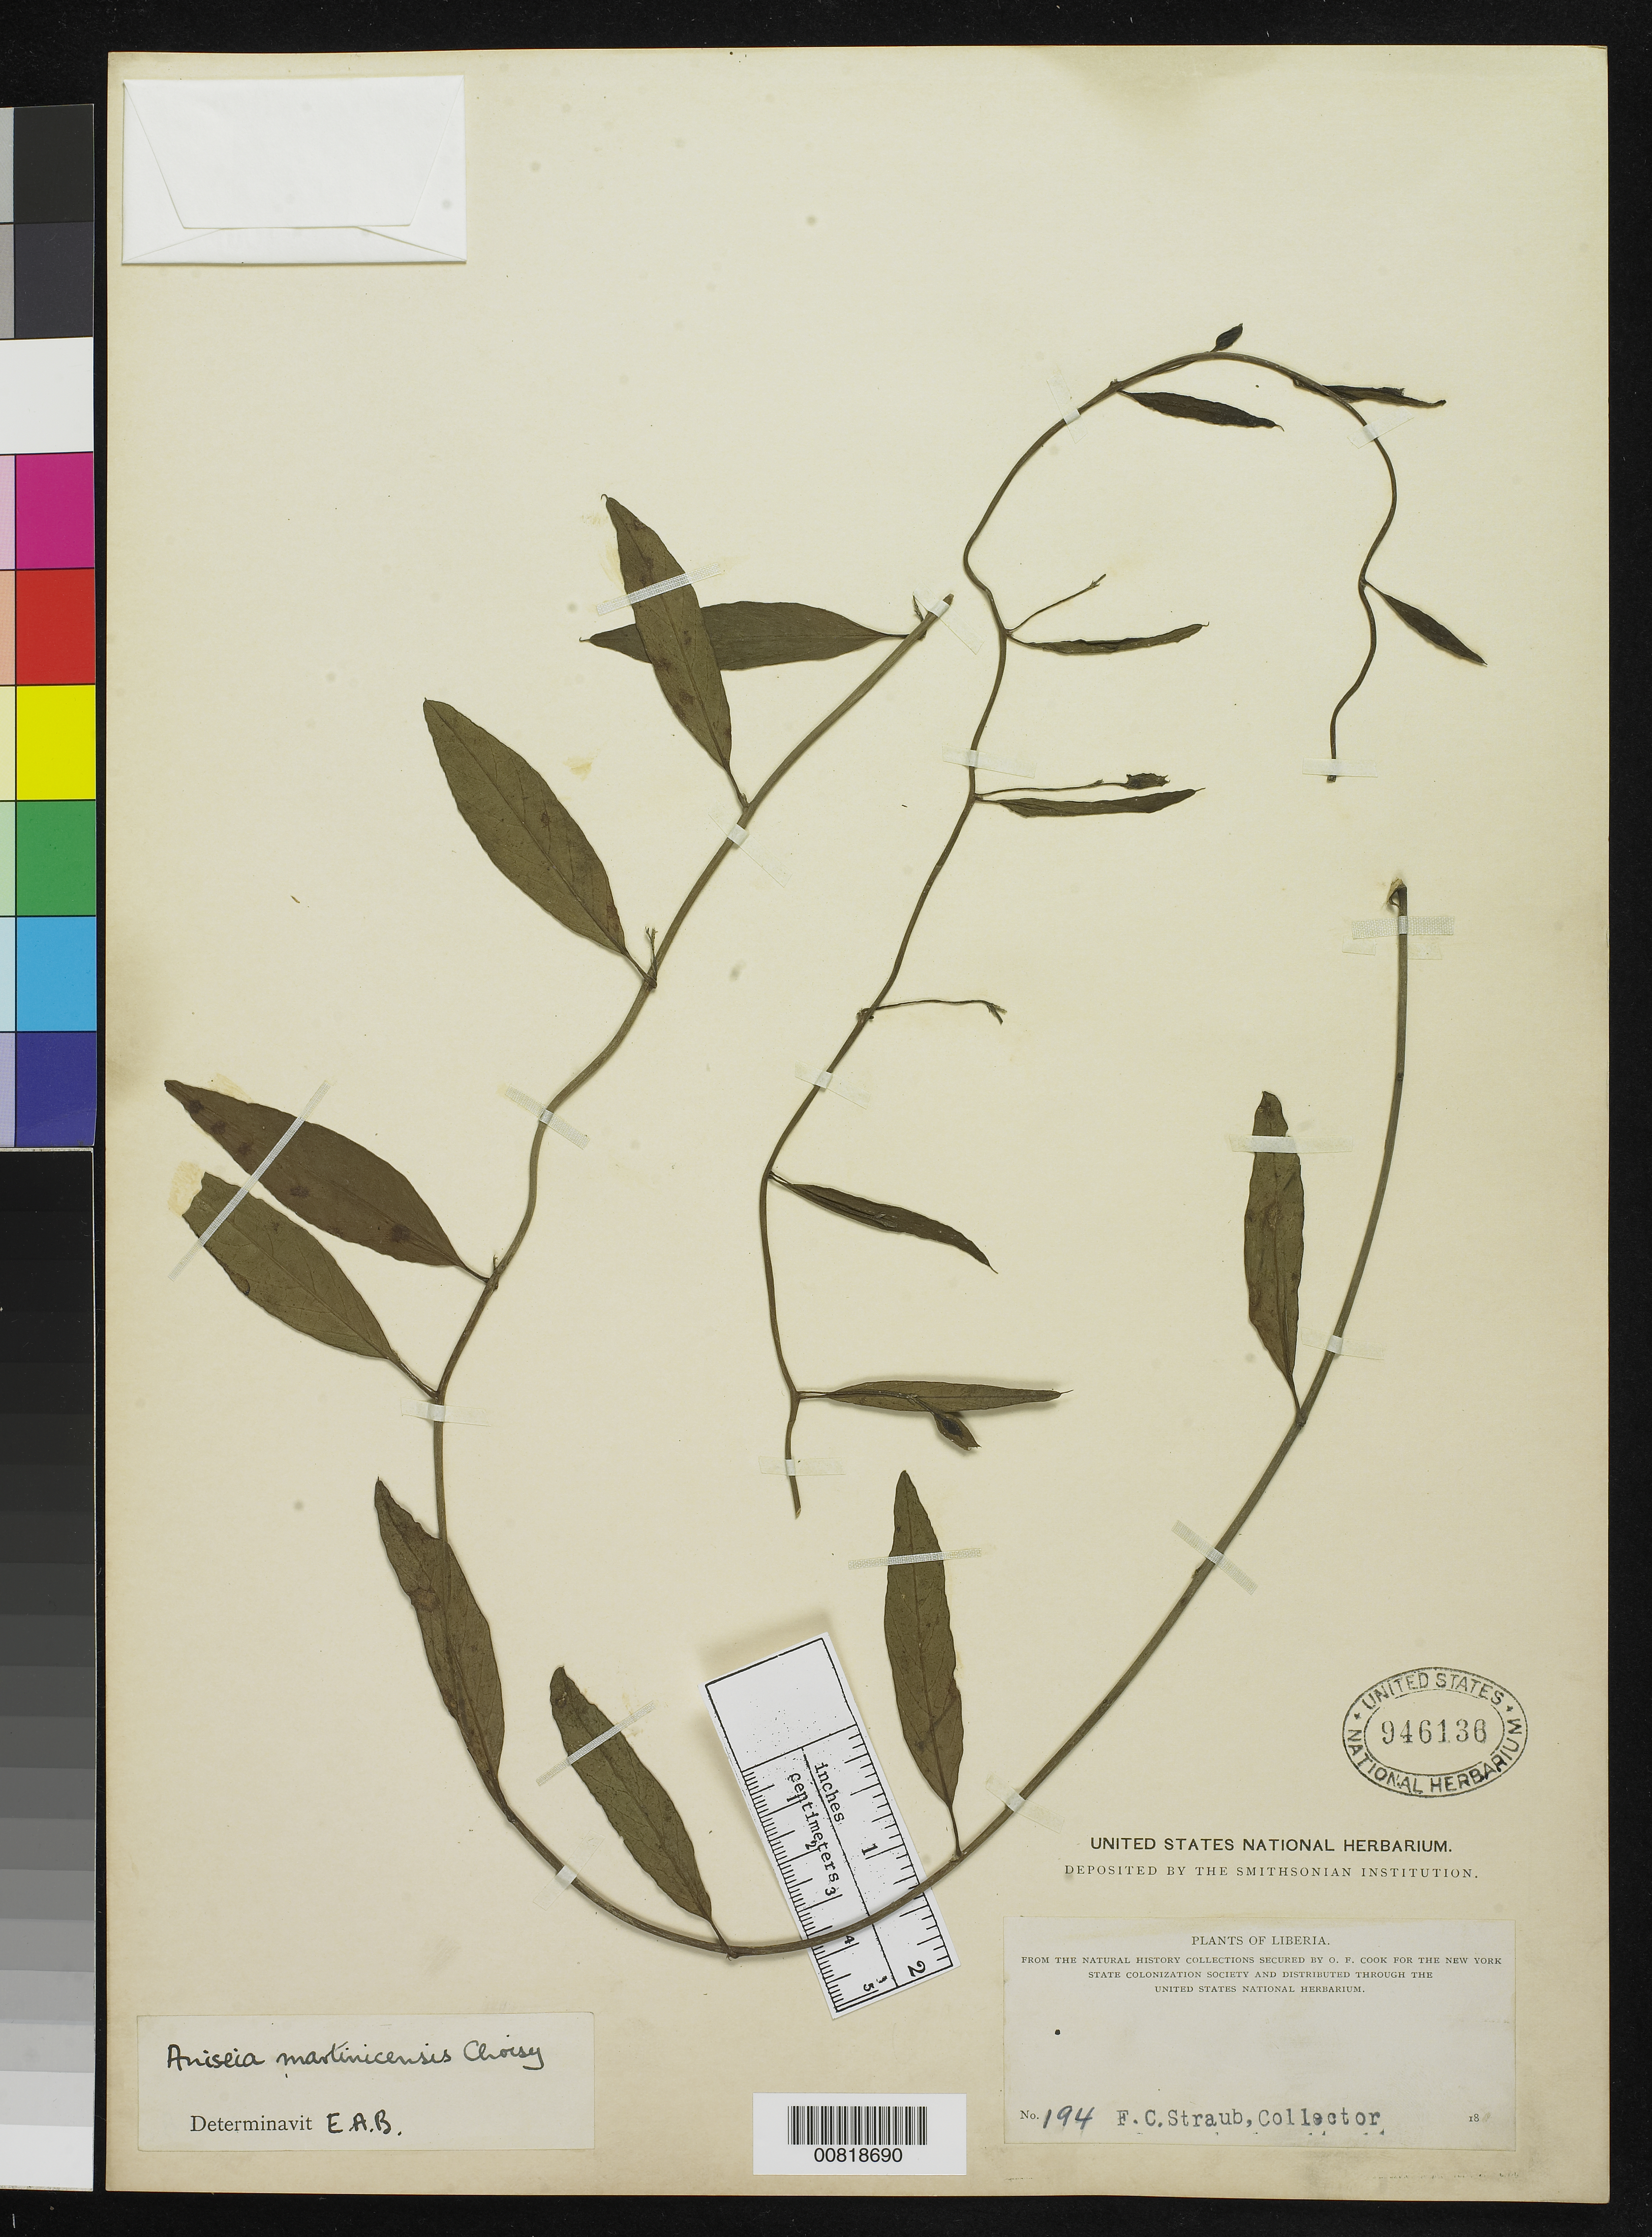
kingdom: Plantae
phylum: Tracheophyta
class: Magnoliopsida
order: Solanales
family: Convolvulaceae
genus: Aniseia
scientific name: Aniseia martinicensis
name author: (Jacq.) Choisy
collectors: F. Straub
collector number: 194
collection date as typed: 18--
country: Liberia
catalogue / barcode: US 946136